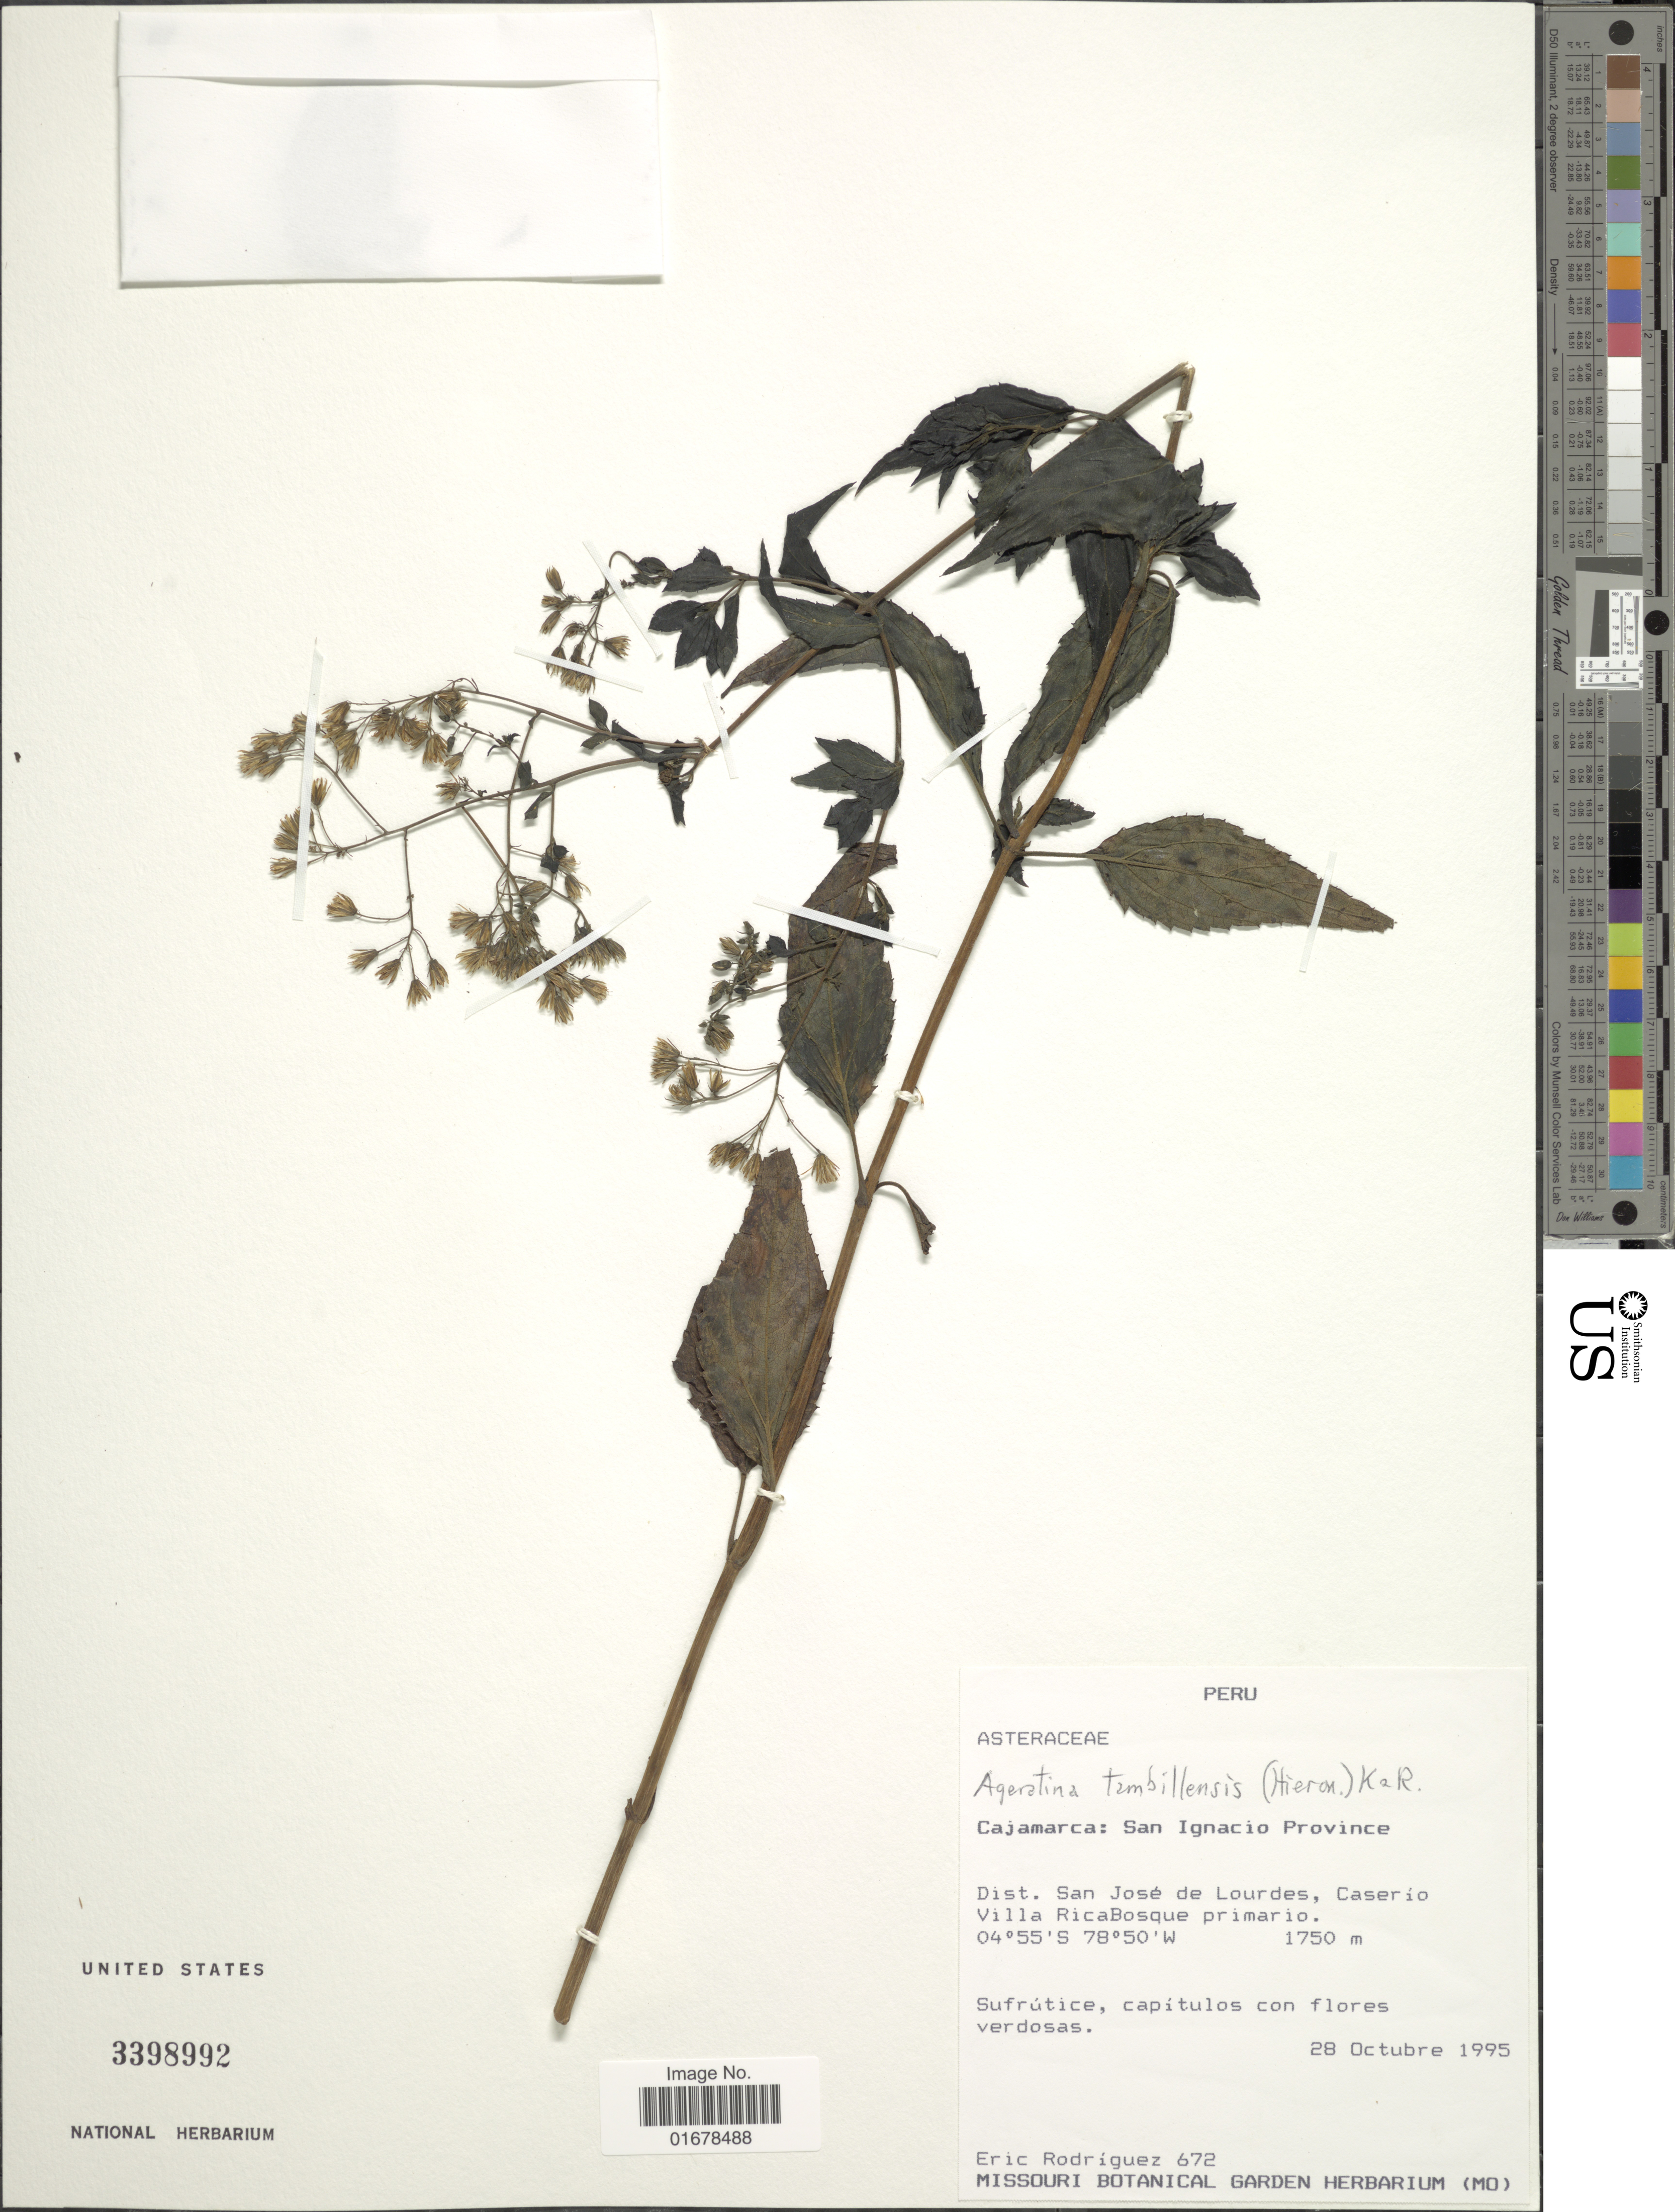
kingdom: Plantae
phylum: Tracheophyta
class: Magnoliopsida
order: Asterales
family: Asteraceae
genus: Ageratina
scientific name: Ageratina tambillensis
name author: (Hieron.) R.M. King & H. Rob.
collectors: E. Rodriguez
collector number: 672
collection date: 1995-10-28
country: Peru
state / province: Cajamarca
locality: Cajamarca: San Ignacio Province, Dist. San Jose de Lourdes, Caserio Volla RicaBosque primario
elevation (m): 1750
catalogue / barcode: US 3398992